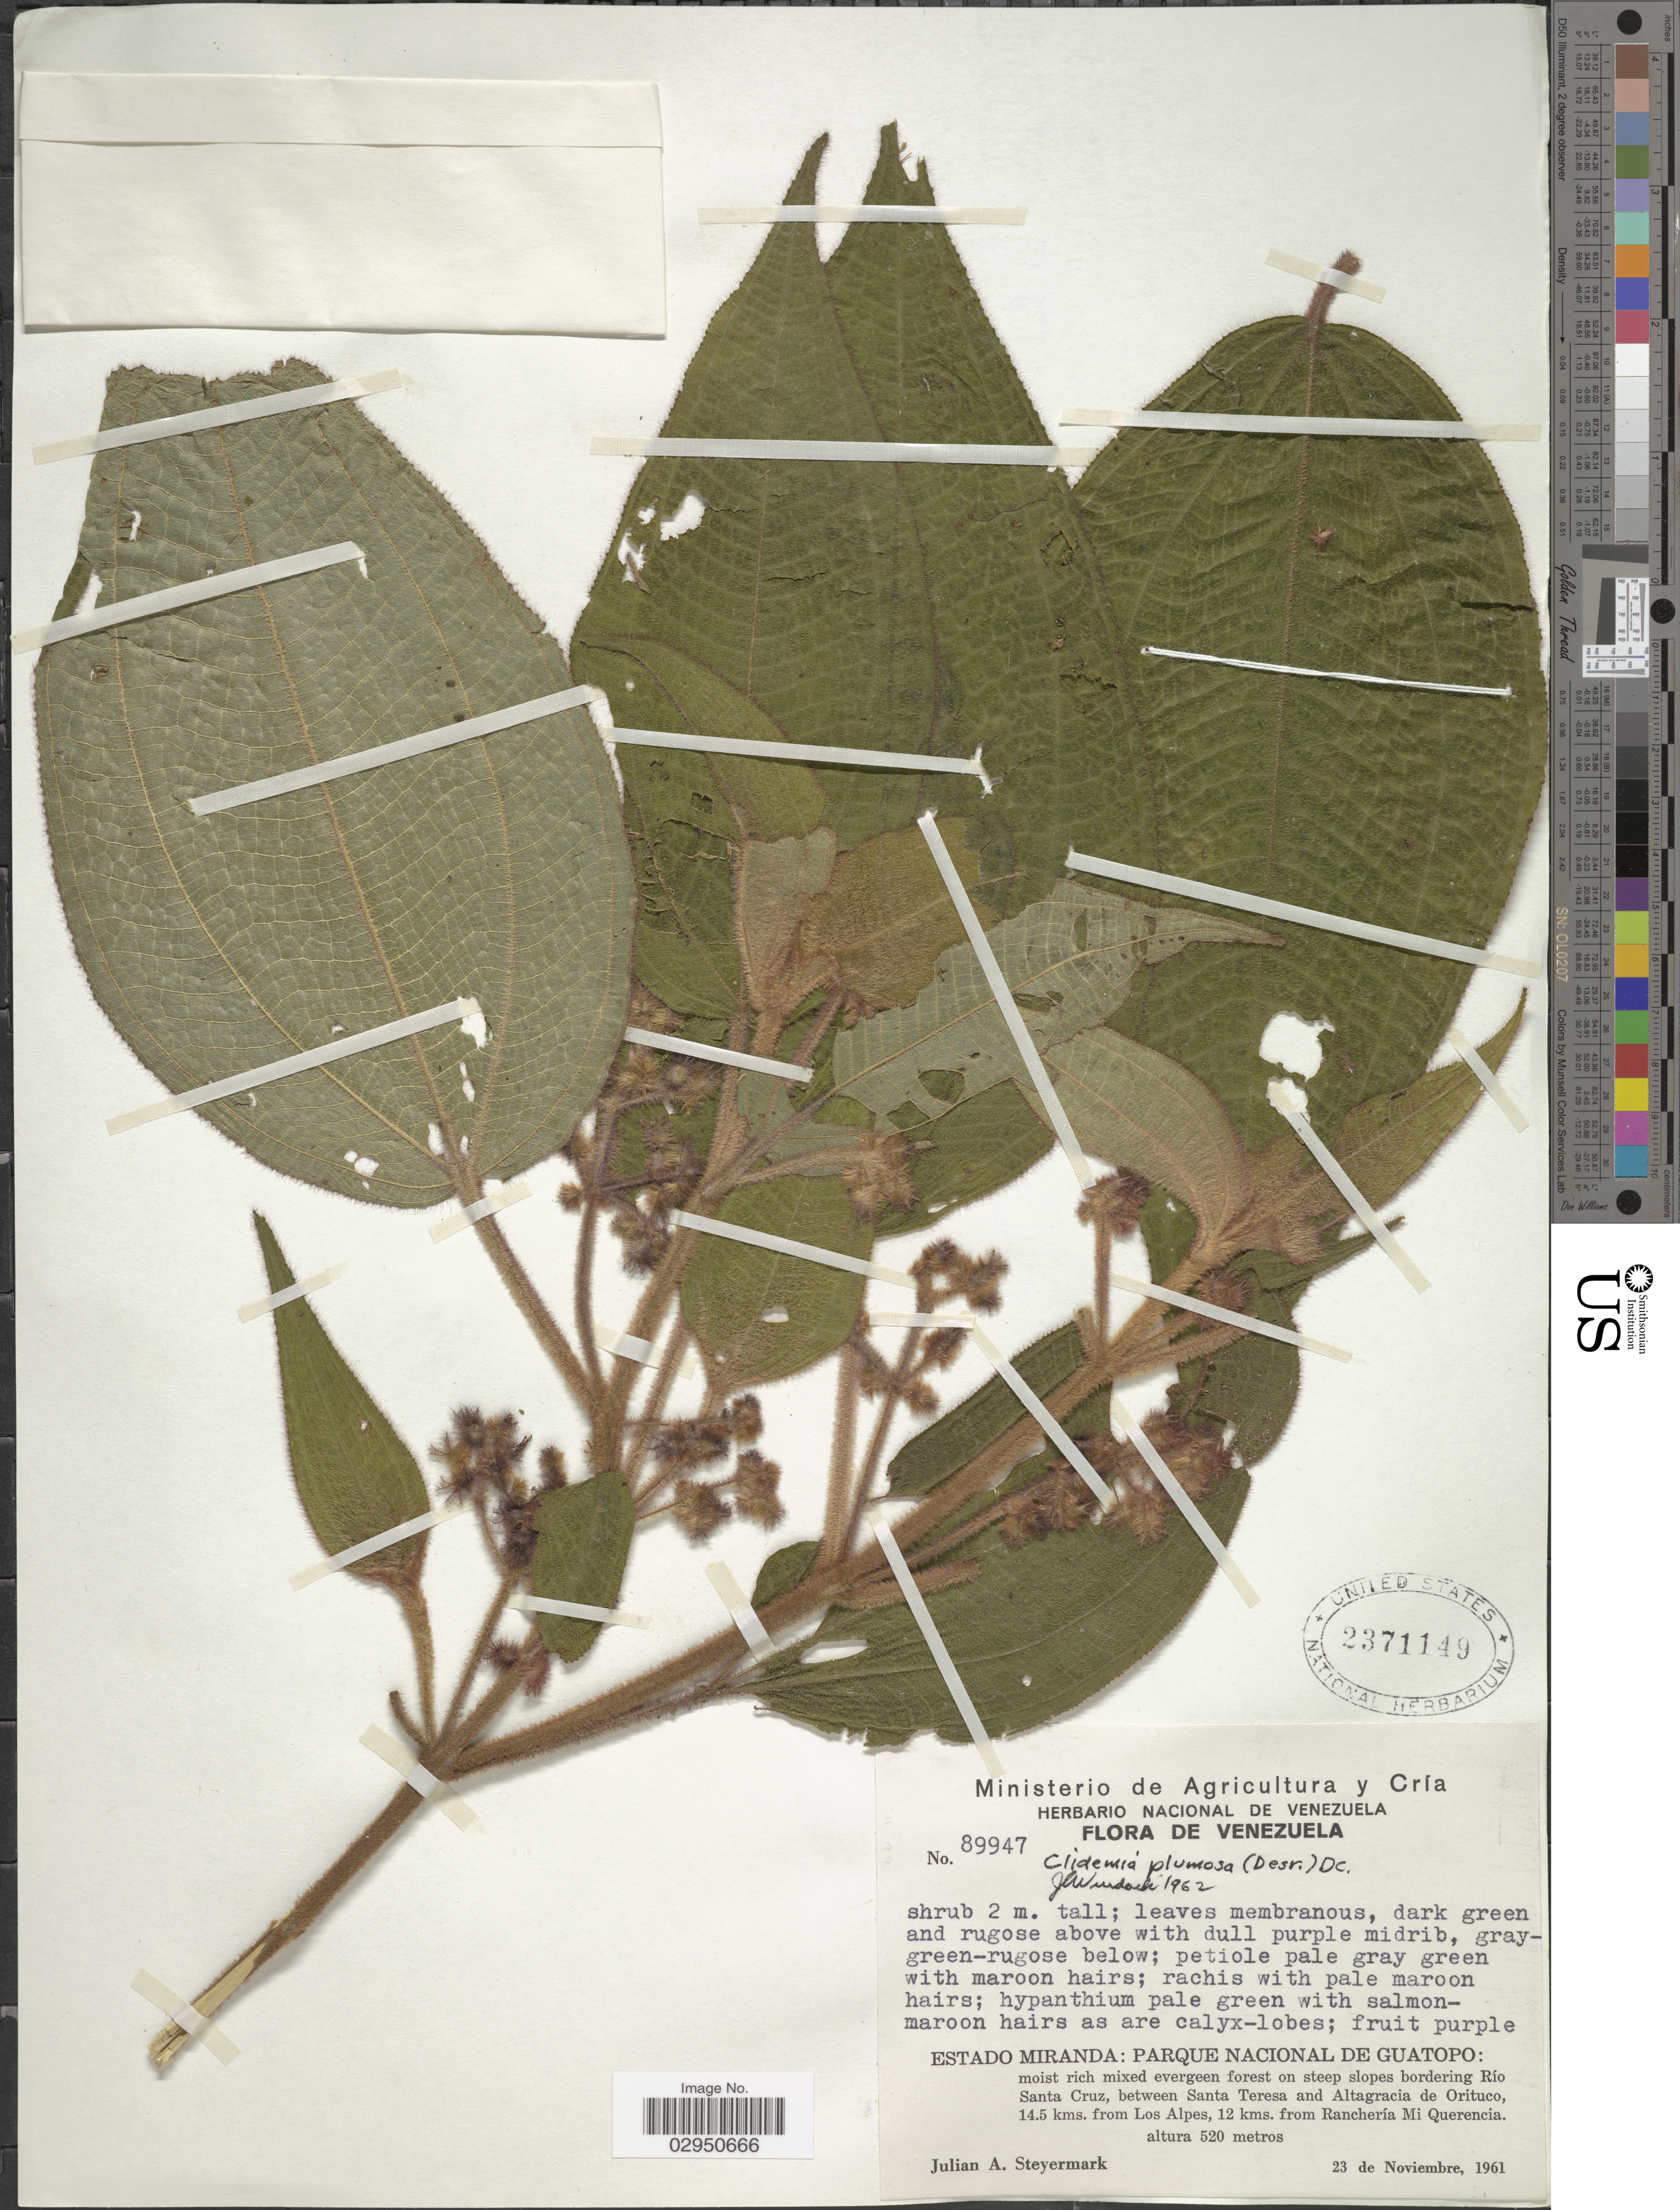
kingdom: Plantae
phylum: Tracheophyta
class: Magnoliopsida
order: Myrtales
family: Melastomataceae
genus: Clidemia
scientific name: Clidemia plumosa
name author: DC.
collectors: J. Steyermark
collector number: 89947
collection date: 1961-11-23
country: Venezuela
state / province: Miranda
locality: Parque Nacional de Guatopo: moist rich mixed evergreen forest on steep slopes bordering Río Santa Cruz, between Santa Teresa and Altagracia de Orituco, 14.5 kms. from Los Alpes, 12 kms. from Ranchería Mi Querencia.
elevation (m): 520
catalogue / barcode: US 2371149